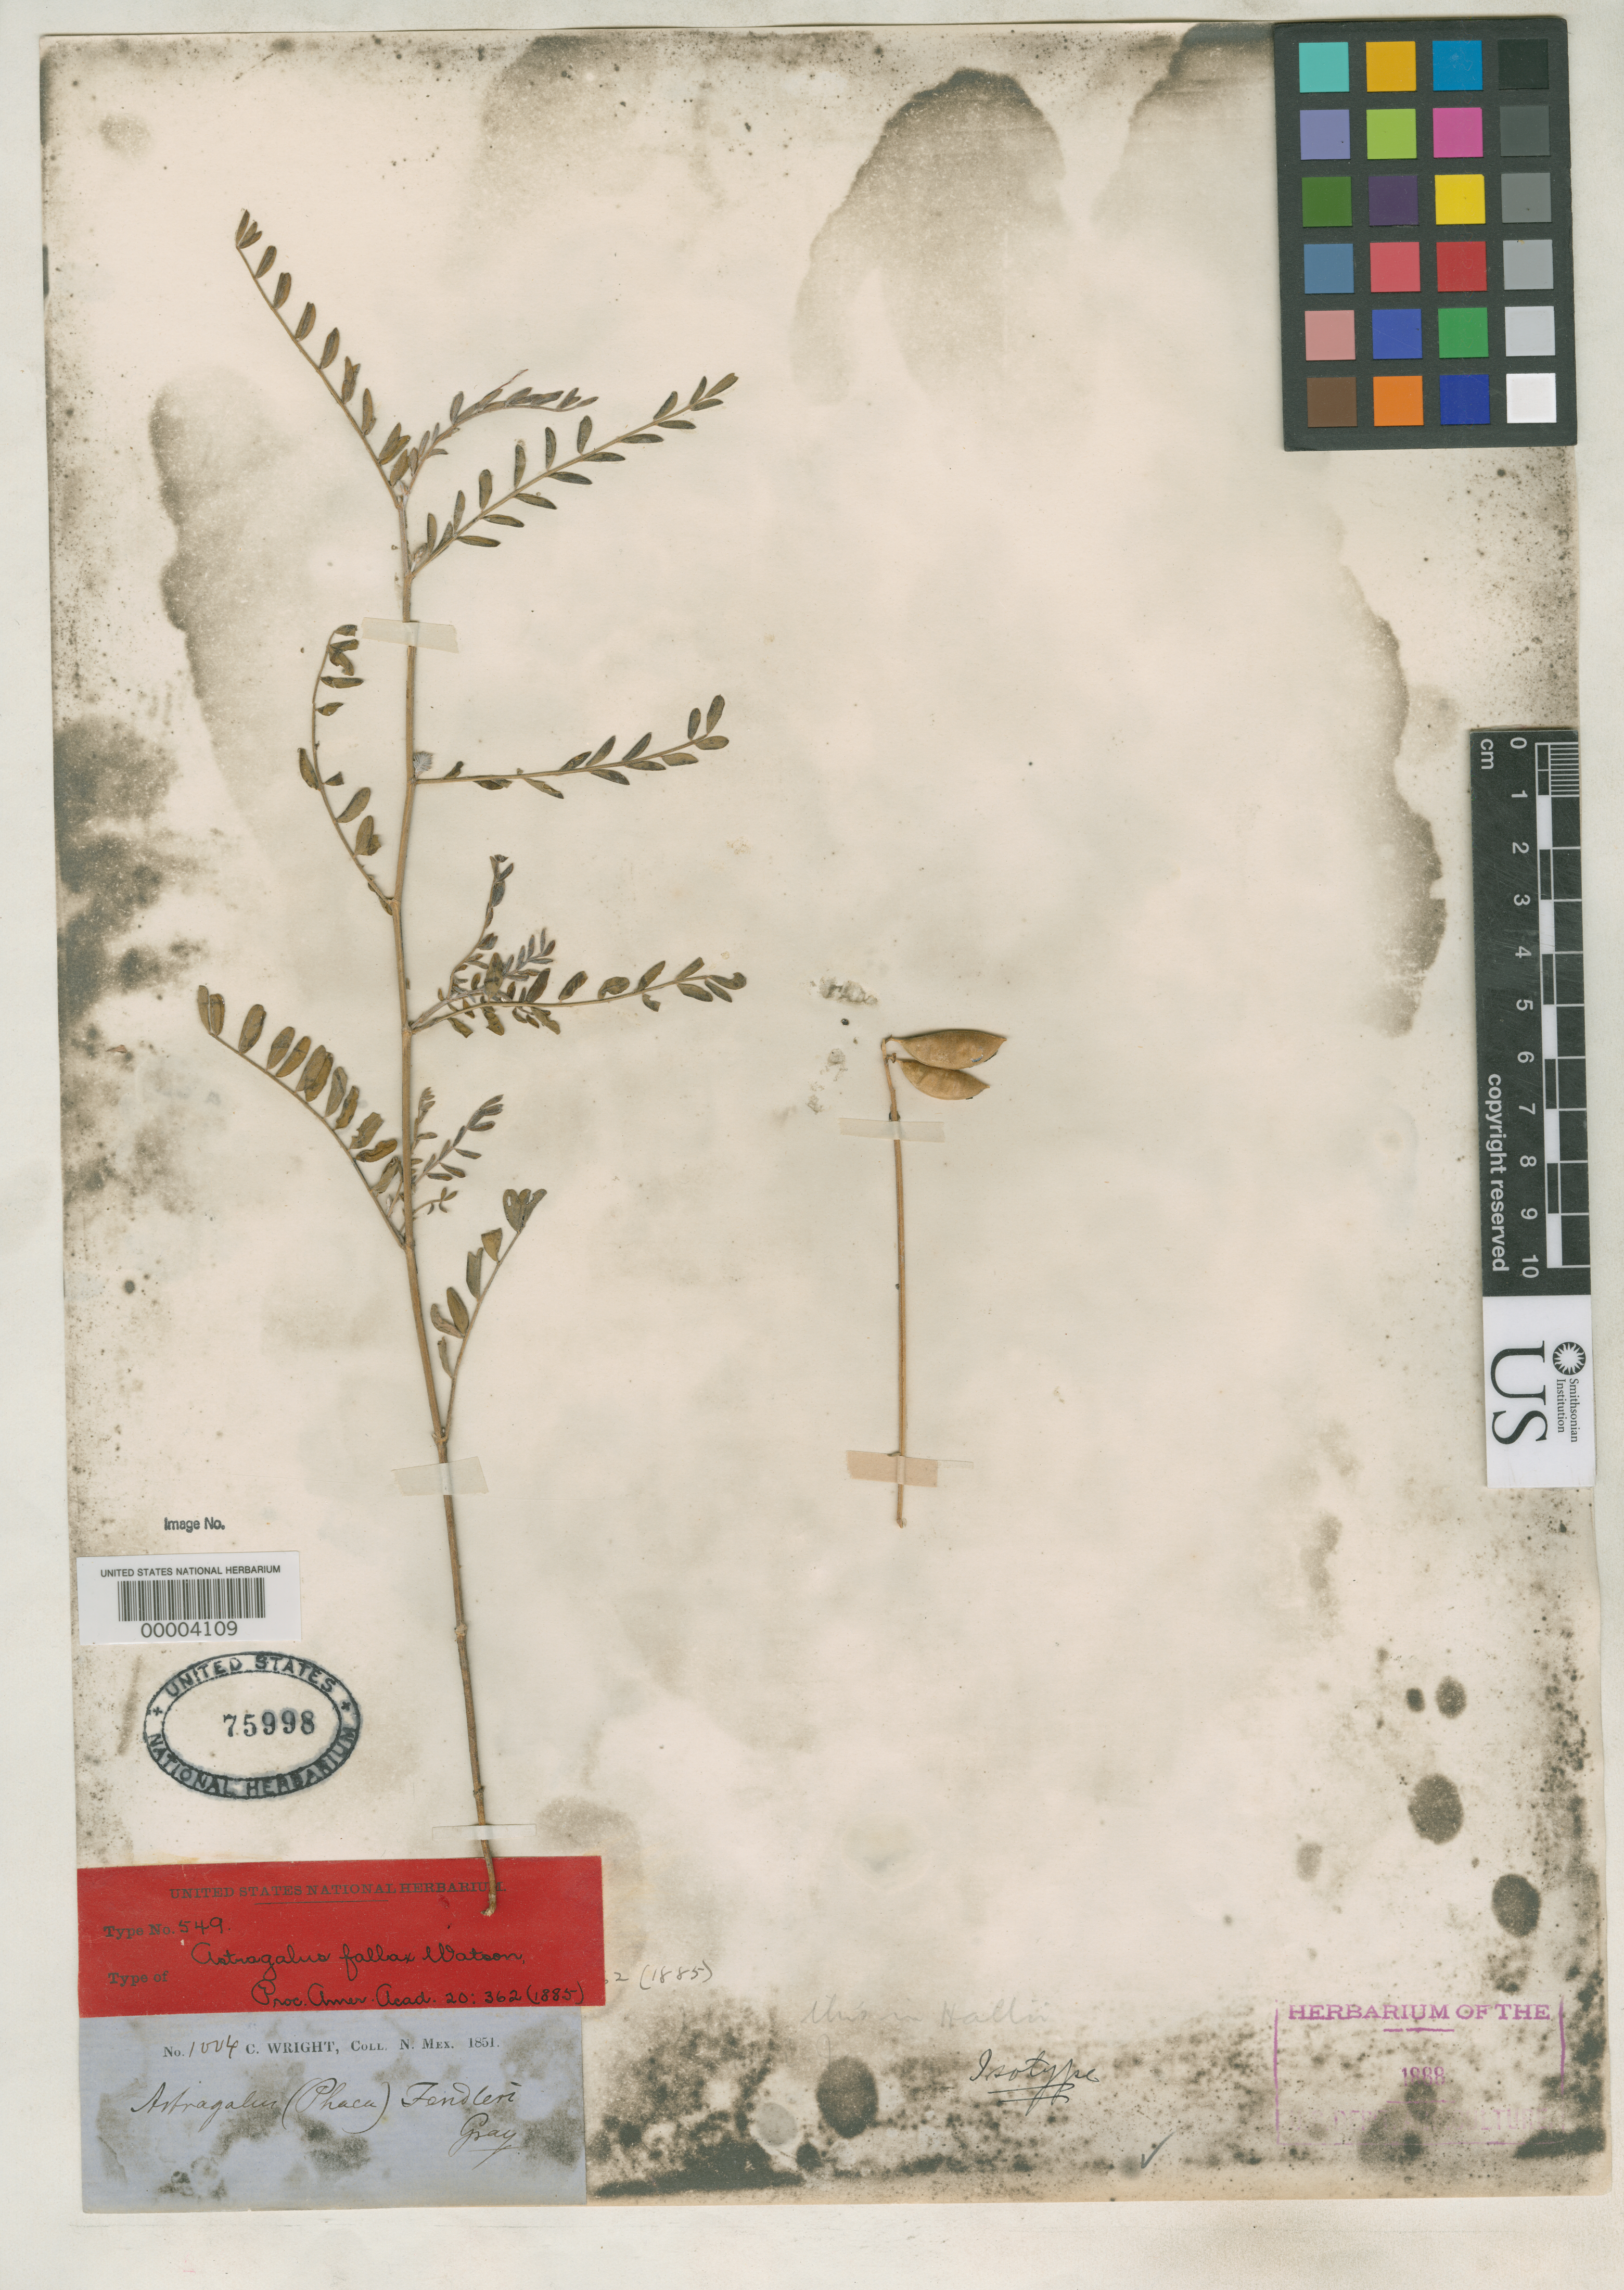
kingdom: Plantae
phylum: Tracheophyta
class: Magnoliopsida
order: Fabales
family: Fabaceae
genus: Astragalus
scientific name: Astragalus fallax S. Watson, nom. illeg.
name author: S. Watson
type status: Isolectotype; Syntype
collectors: C. Wright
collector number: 1004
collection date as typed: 1851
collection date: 1851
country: United States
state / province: New Mexico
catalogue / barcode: US 75998